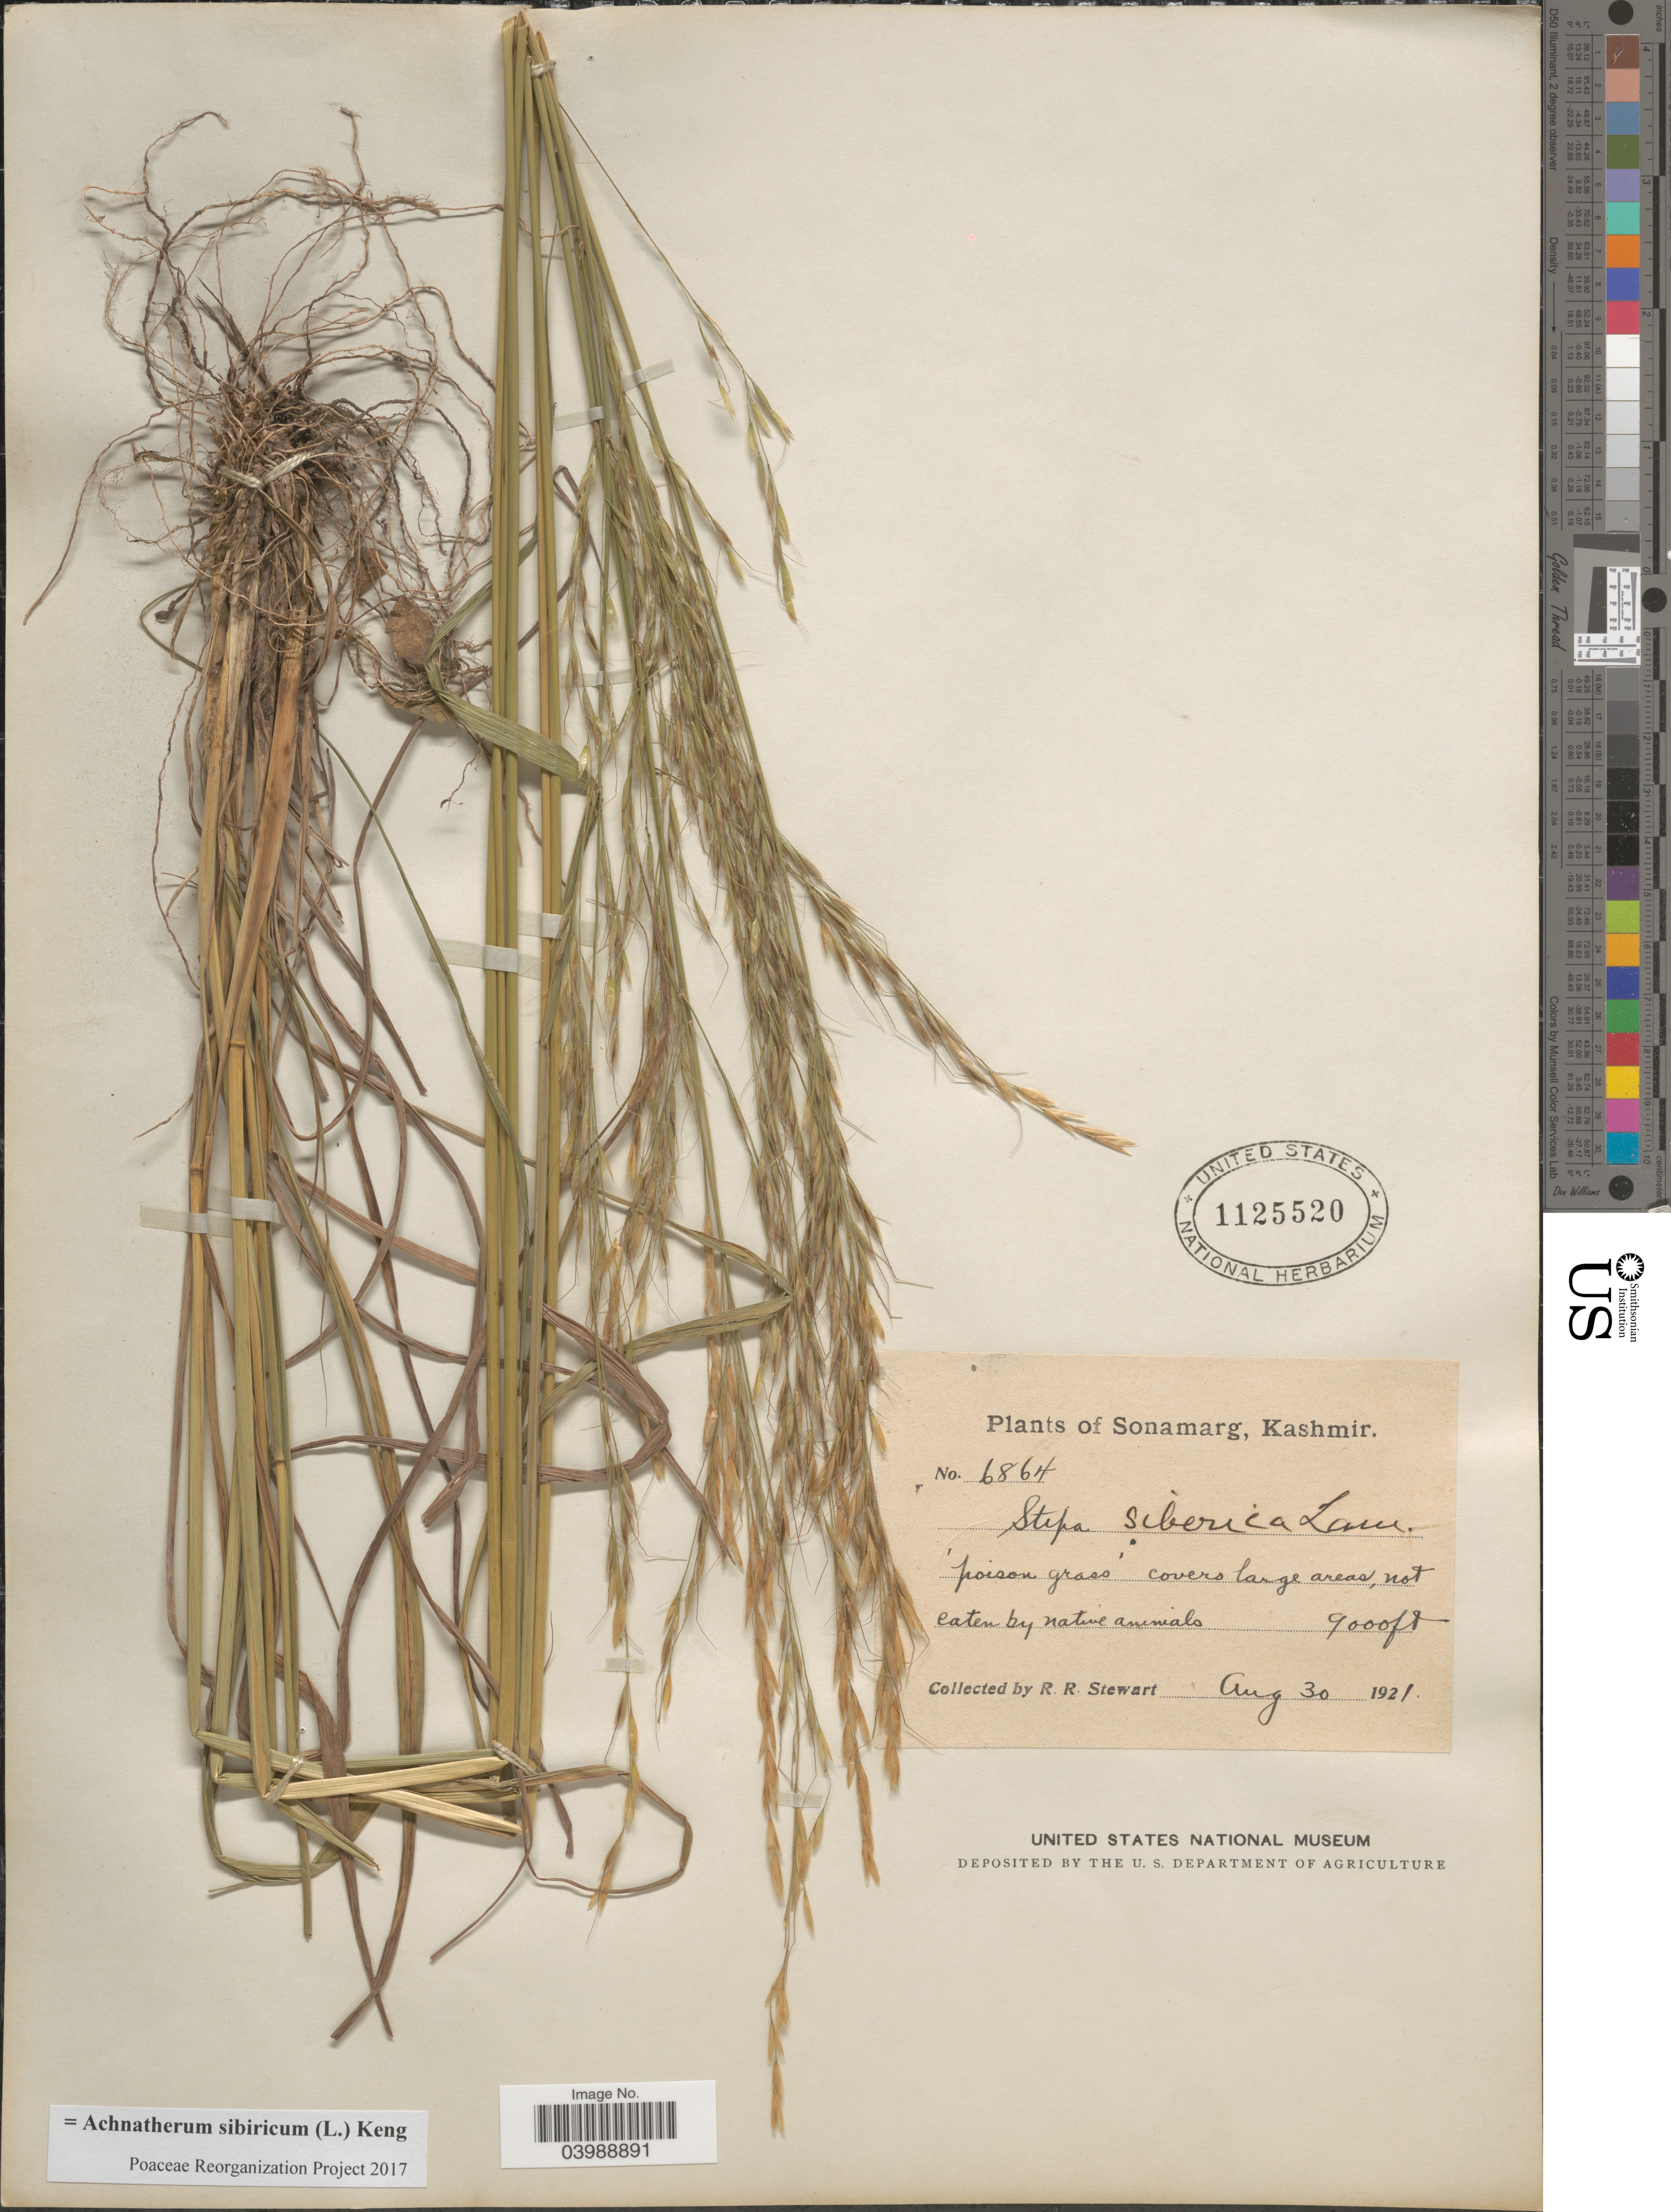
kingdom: Plantae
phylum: Tracheophyta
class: Liliopsida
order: Poales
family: Poaceae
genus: Achnatherum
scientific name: Achnatherum sibiricum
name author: (L.) Keng ex Tzvelev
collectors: R. Stewart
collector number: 6864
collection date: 1921-08-30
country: India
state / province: Jammu and Kashmir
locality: Sonamarg, Kashmir.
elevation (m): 2743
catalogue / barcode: US 1125520